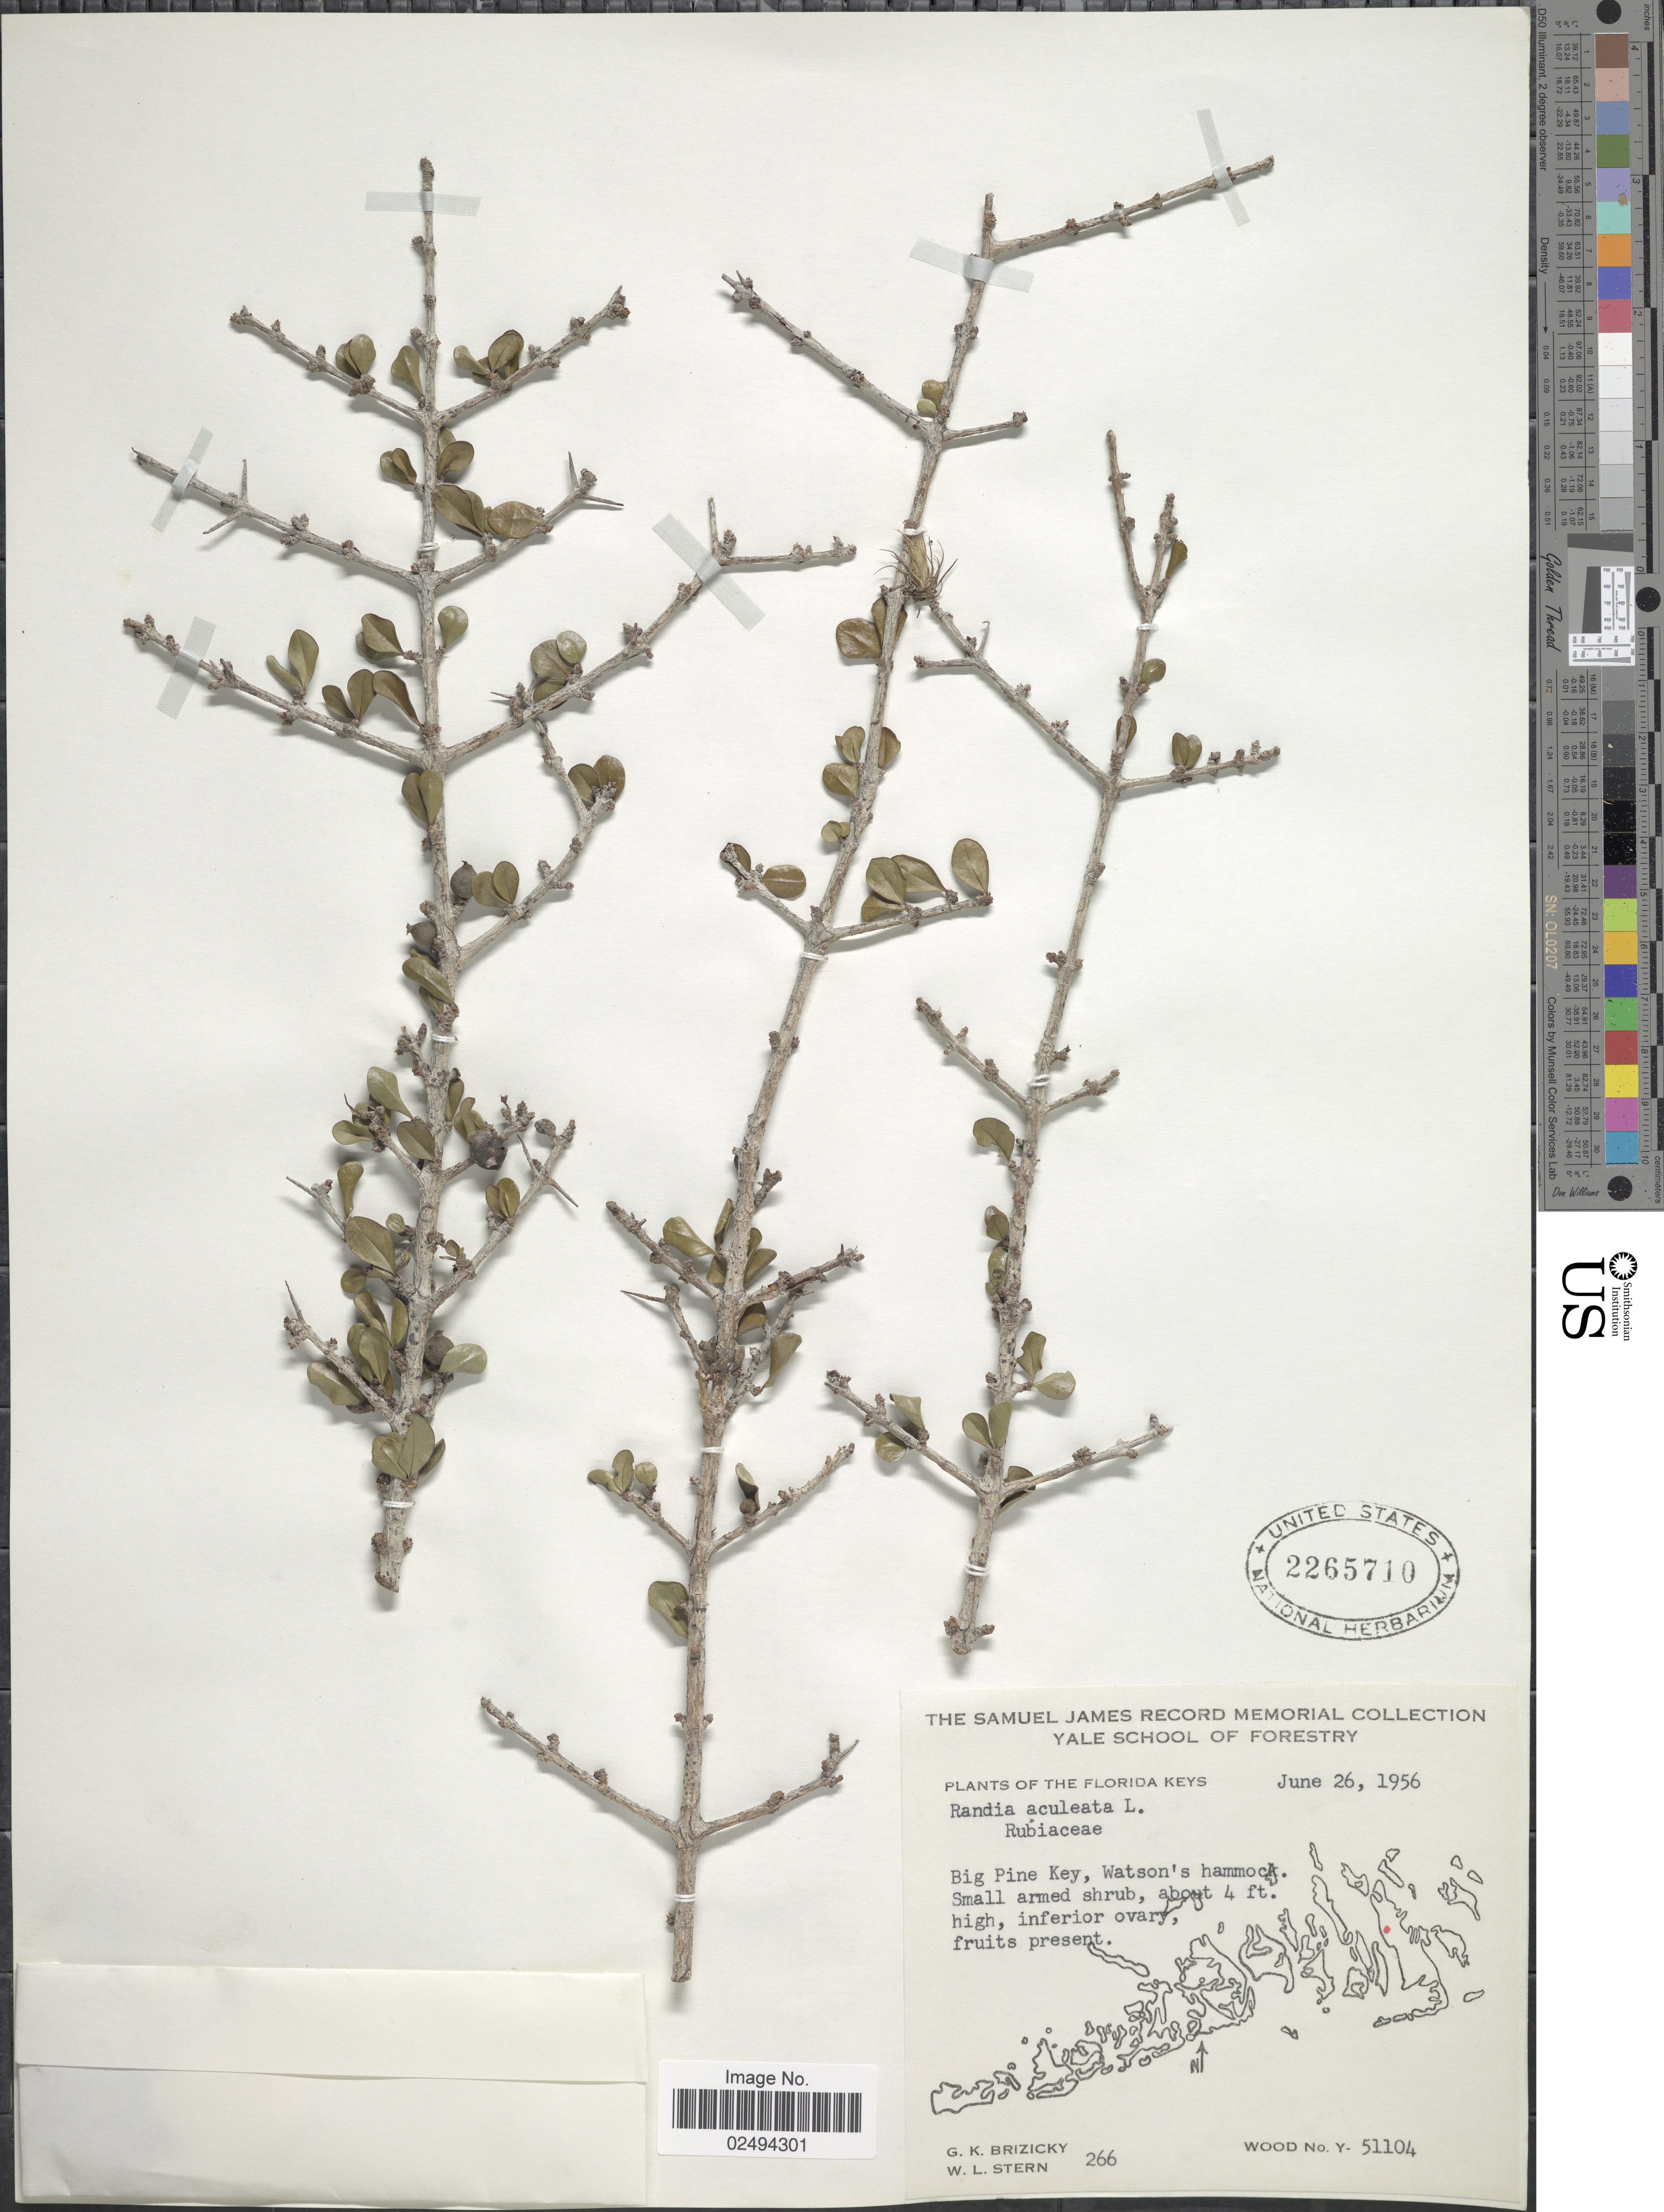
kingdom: Plantae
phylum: Tracheophyta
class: Magnoliopsida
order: Gentianales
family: Rubiaceae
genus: Randia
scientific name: Randia aculeata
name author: L.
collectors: G. K. Brizicky & W. L. Stern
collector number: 266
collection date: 1956-06-26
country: United States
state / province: Florida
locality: The Florida Keys, Big Pine Key, Watson's hammock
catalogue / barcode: US 2265710